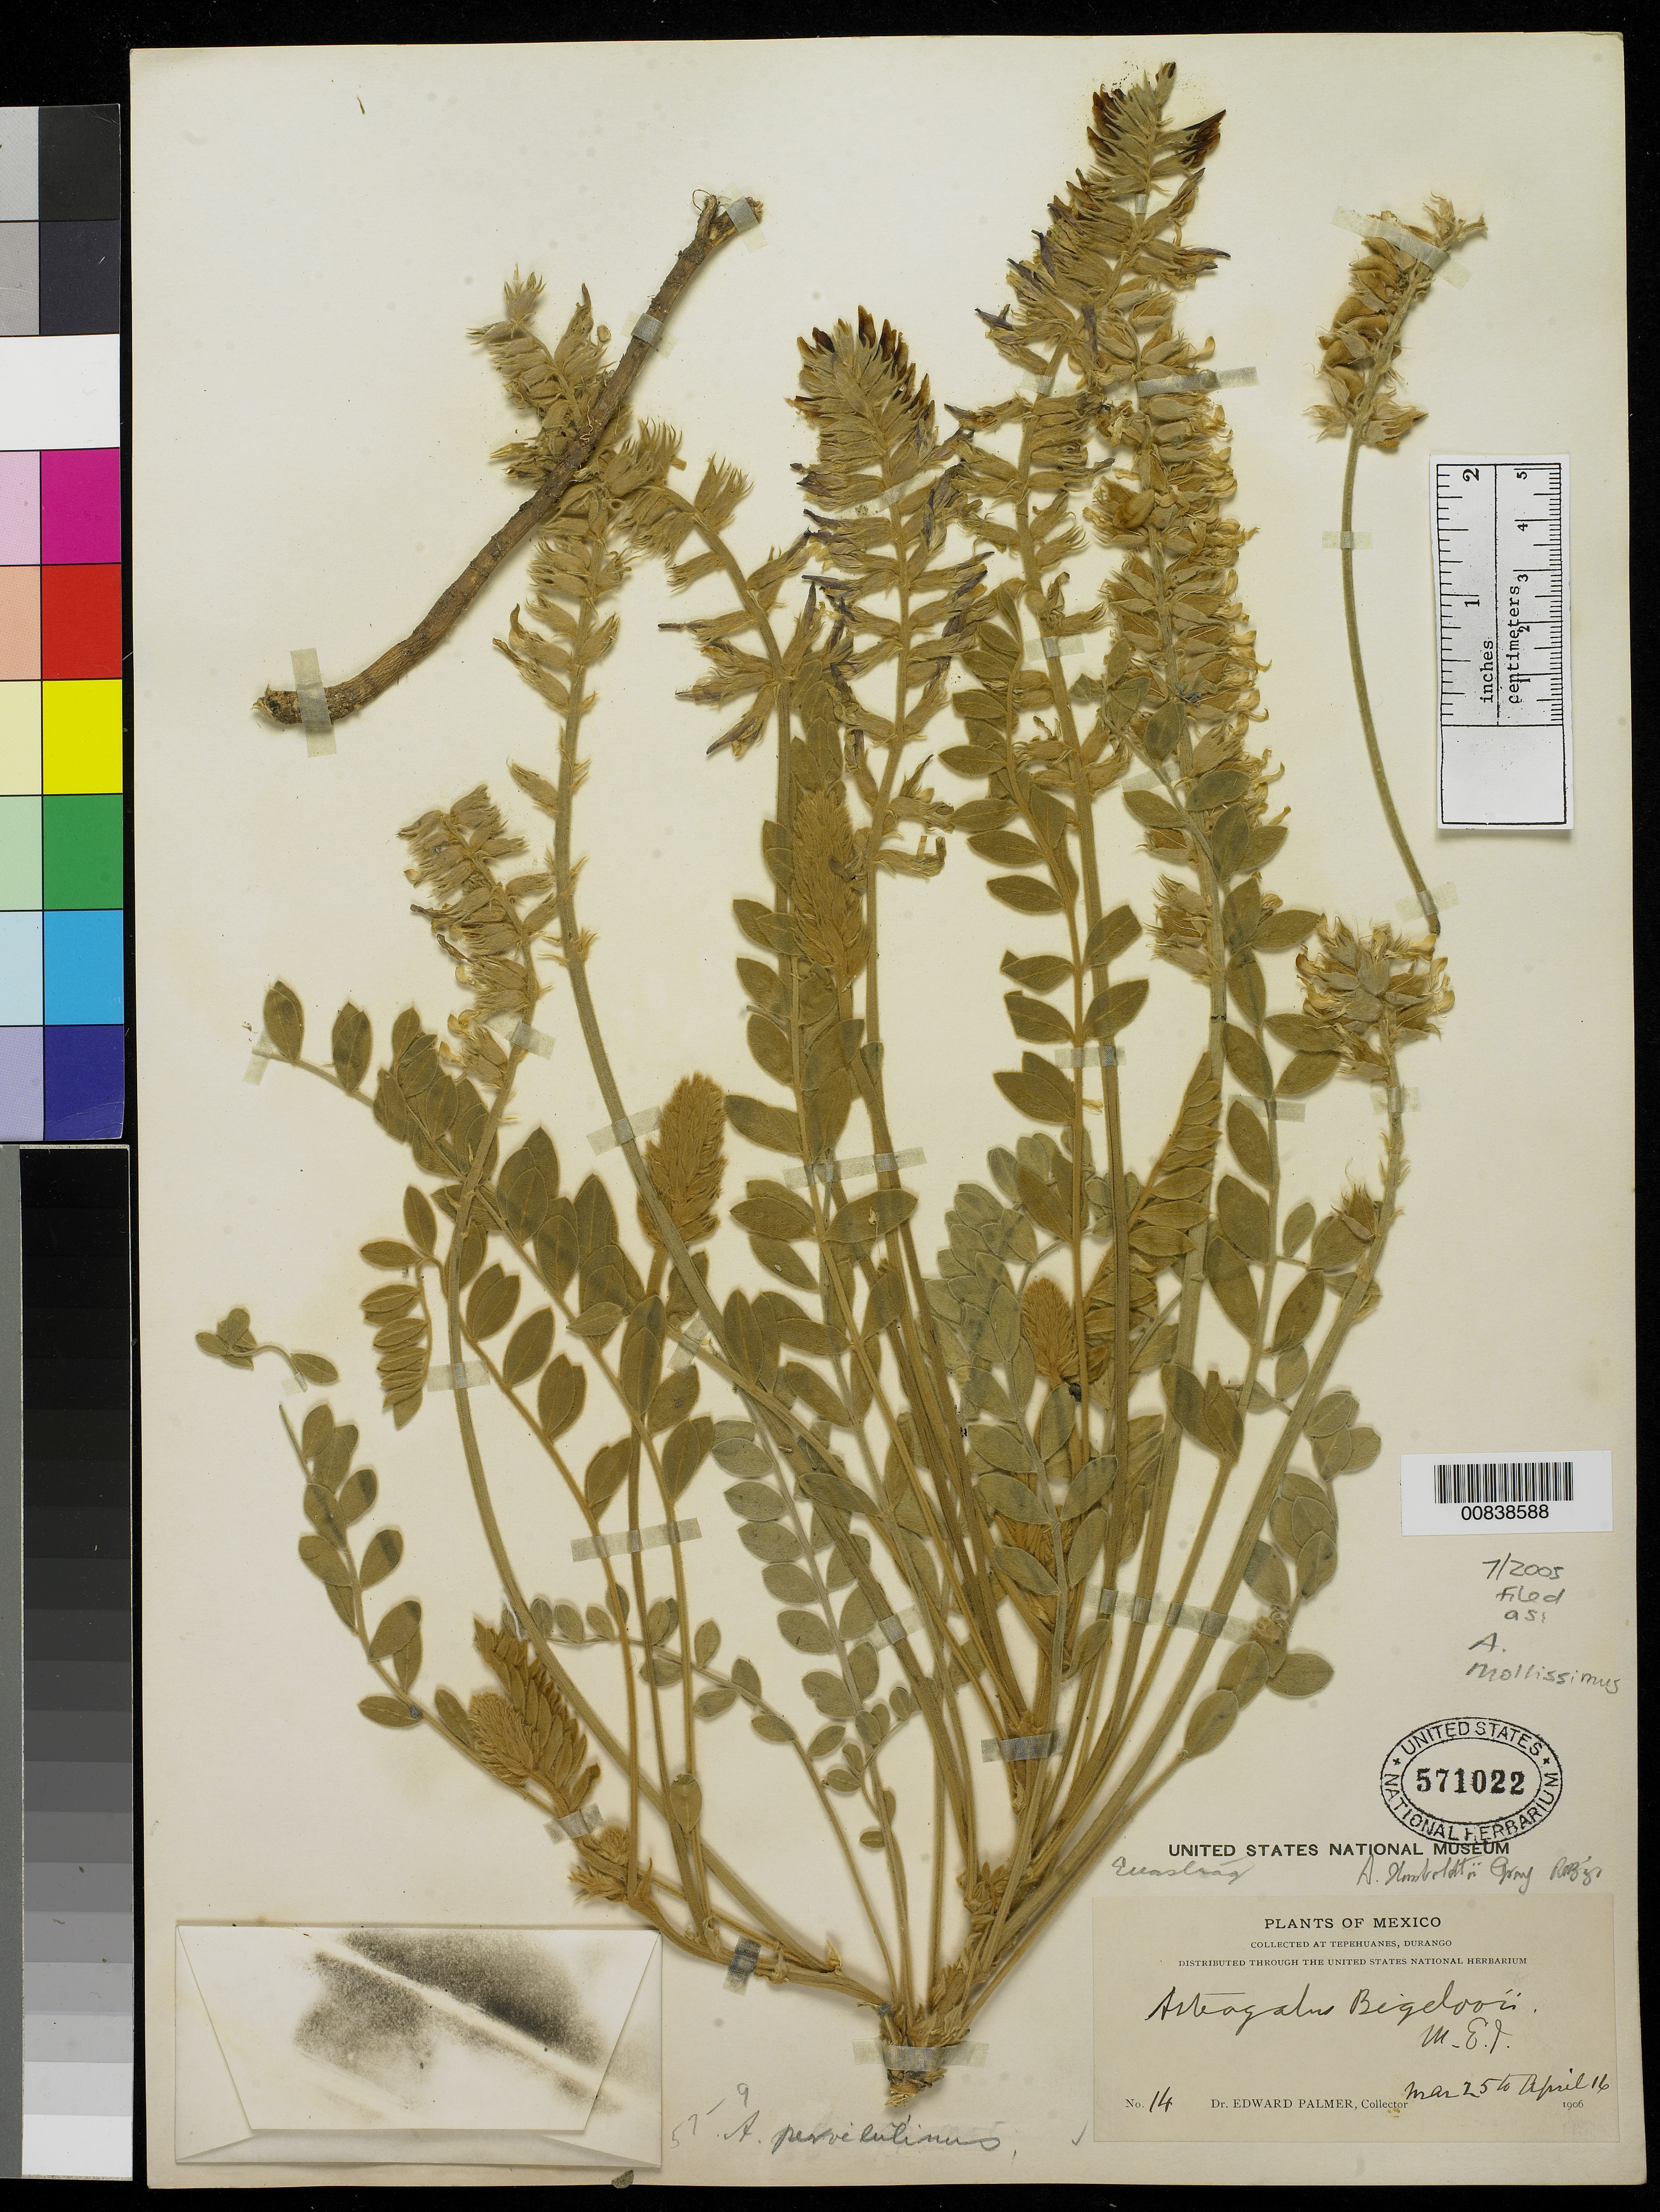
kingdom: Plantae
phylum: Tracheophyta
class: Magnoliopsida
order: Fabales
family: Fabaceae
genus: Astragalus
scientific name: Astragalus mollissimus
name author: Torr.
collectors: E. Palmer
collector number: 14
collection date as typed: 25 Mar 1906 to 16 Apr 1906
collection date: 1906-03-25/1906-04-16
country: Mexico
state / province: Durango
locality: Tepehuanes, Durango.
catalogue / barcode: US 571022